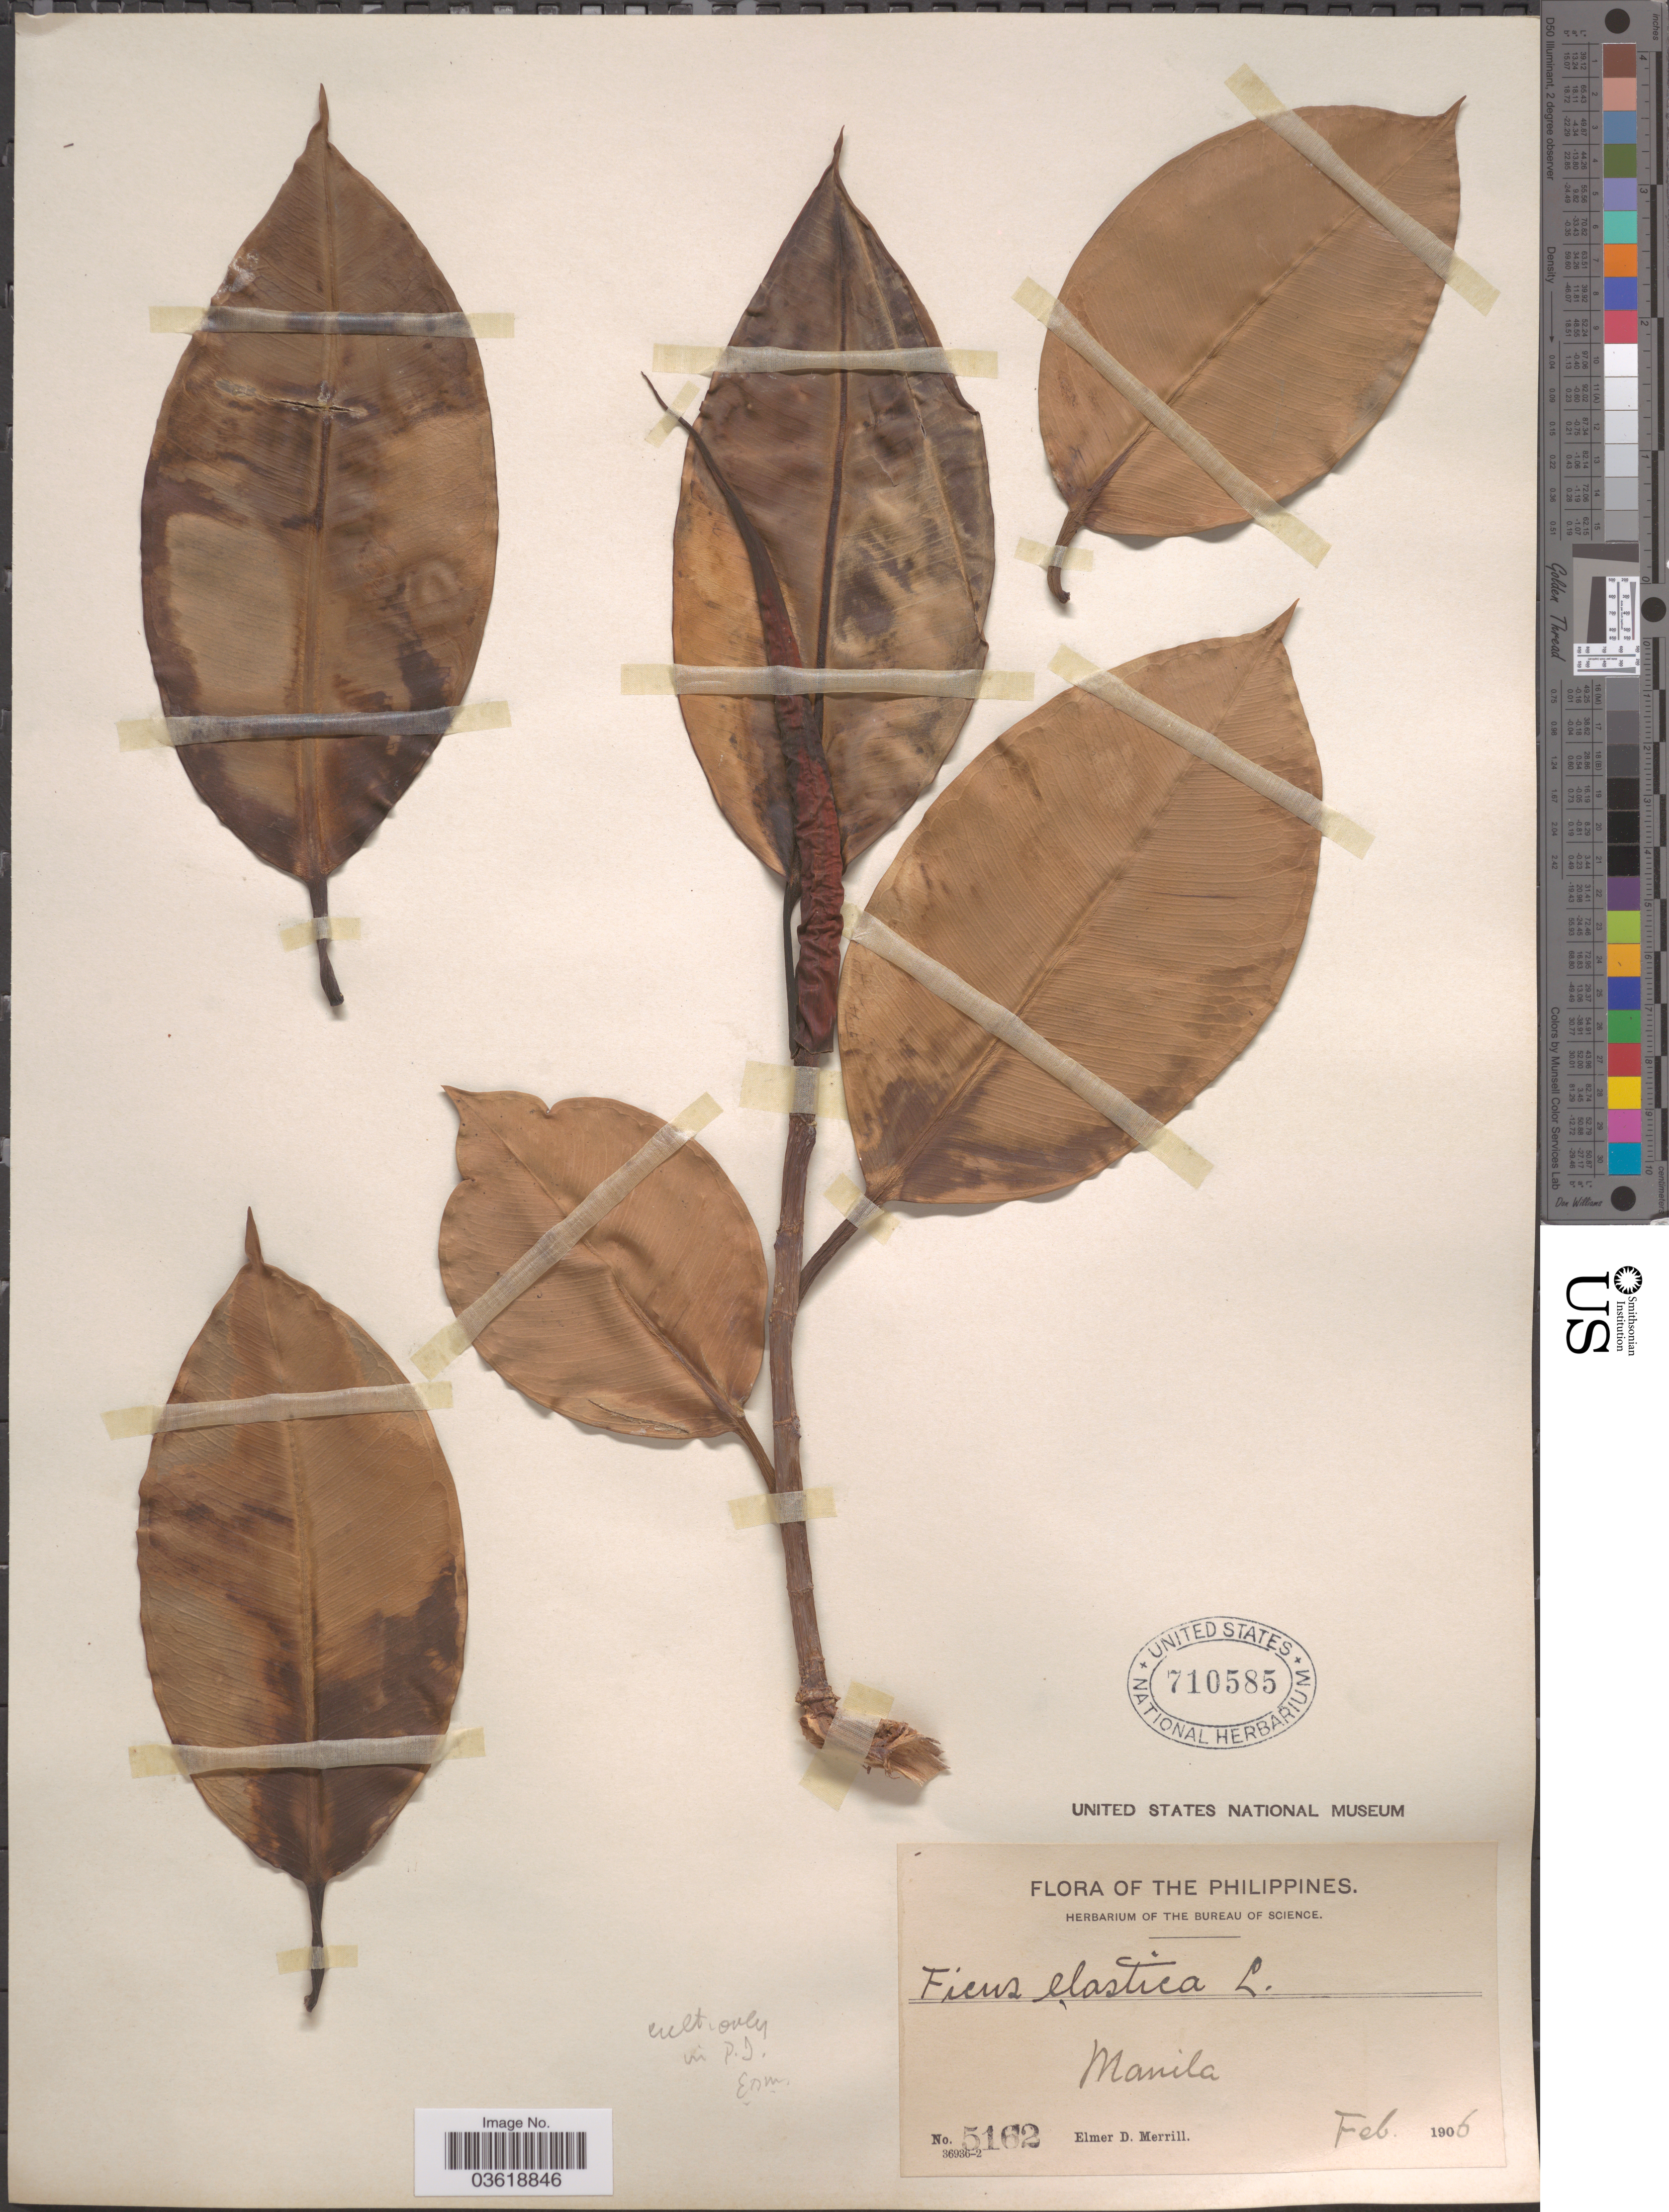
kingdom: Plantae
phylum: Tracheophyta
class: Magnoliopsida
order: Rosales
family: Moraceae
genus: Ficus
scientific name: Ficus elastica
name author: Roxb.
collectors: E. D. Merrill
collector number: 5162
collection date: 1906-02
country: Philippines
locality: Manila.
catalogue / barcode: US 710585